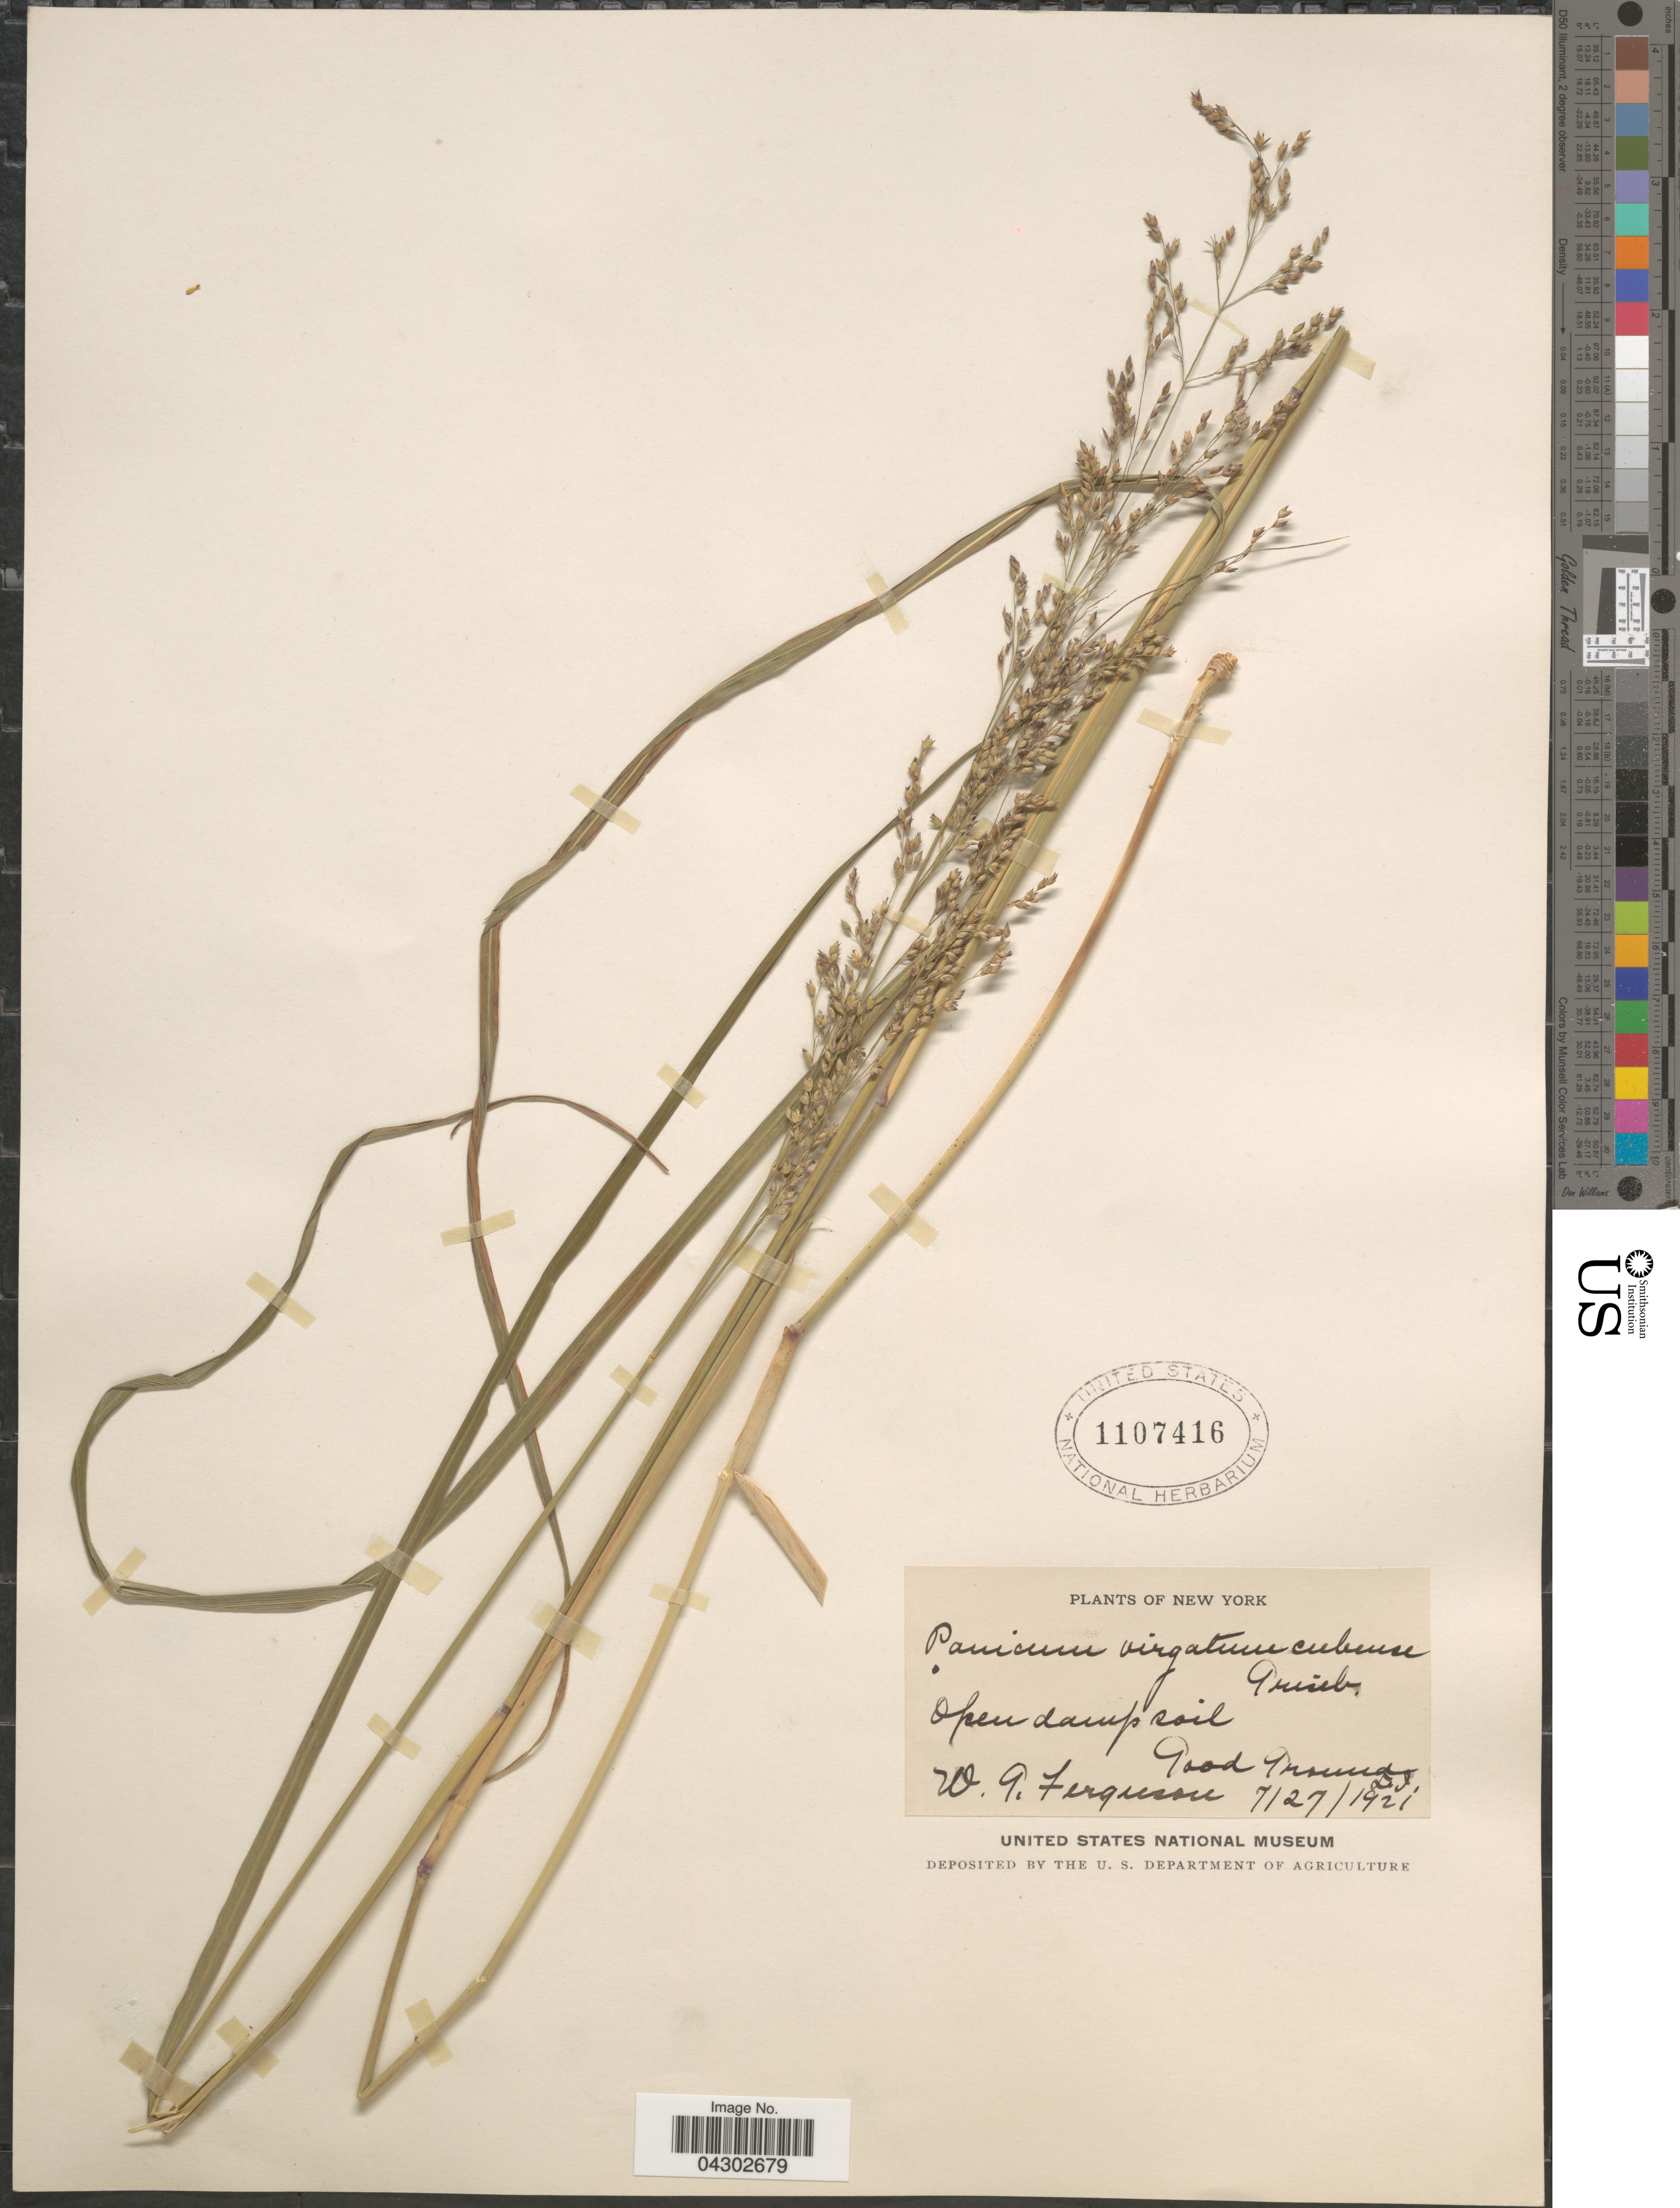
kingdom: Plantae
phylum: Tracheophyta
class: Liliopsida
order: Poales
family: Poaceae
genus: Panicum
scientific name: Panicum virgatum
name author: L.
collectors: W. Ferguson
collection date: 1921-07-27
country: United States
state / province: New York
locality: Open damp soil. Good Grounds.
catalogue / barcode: US 1107416